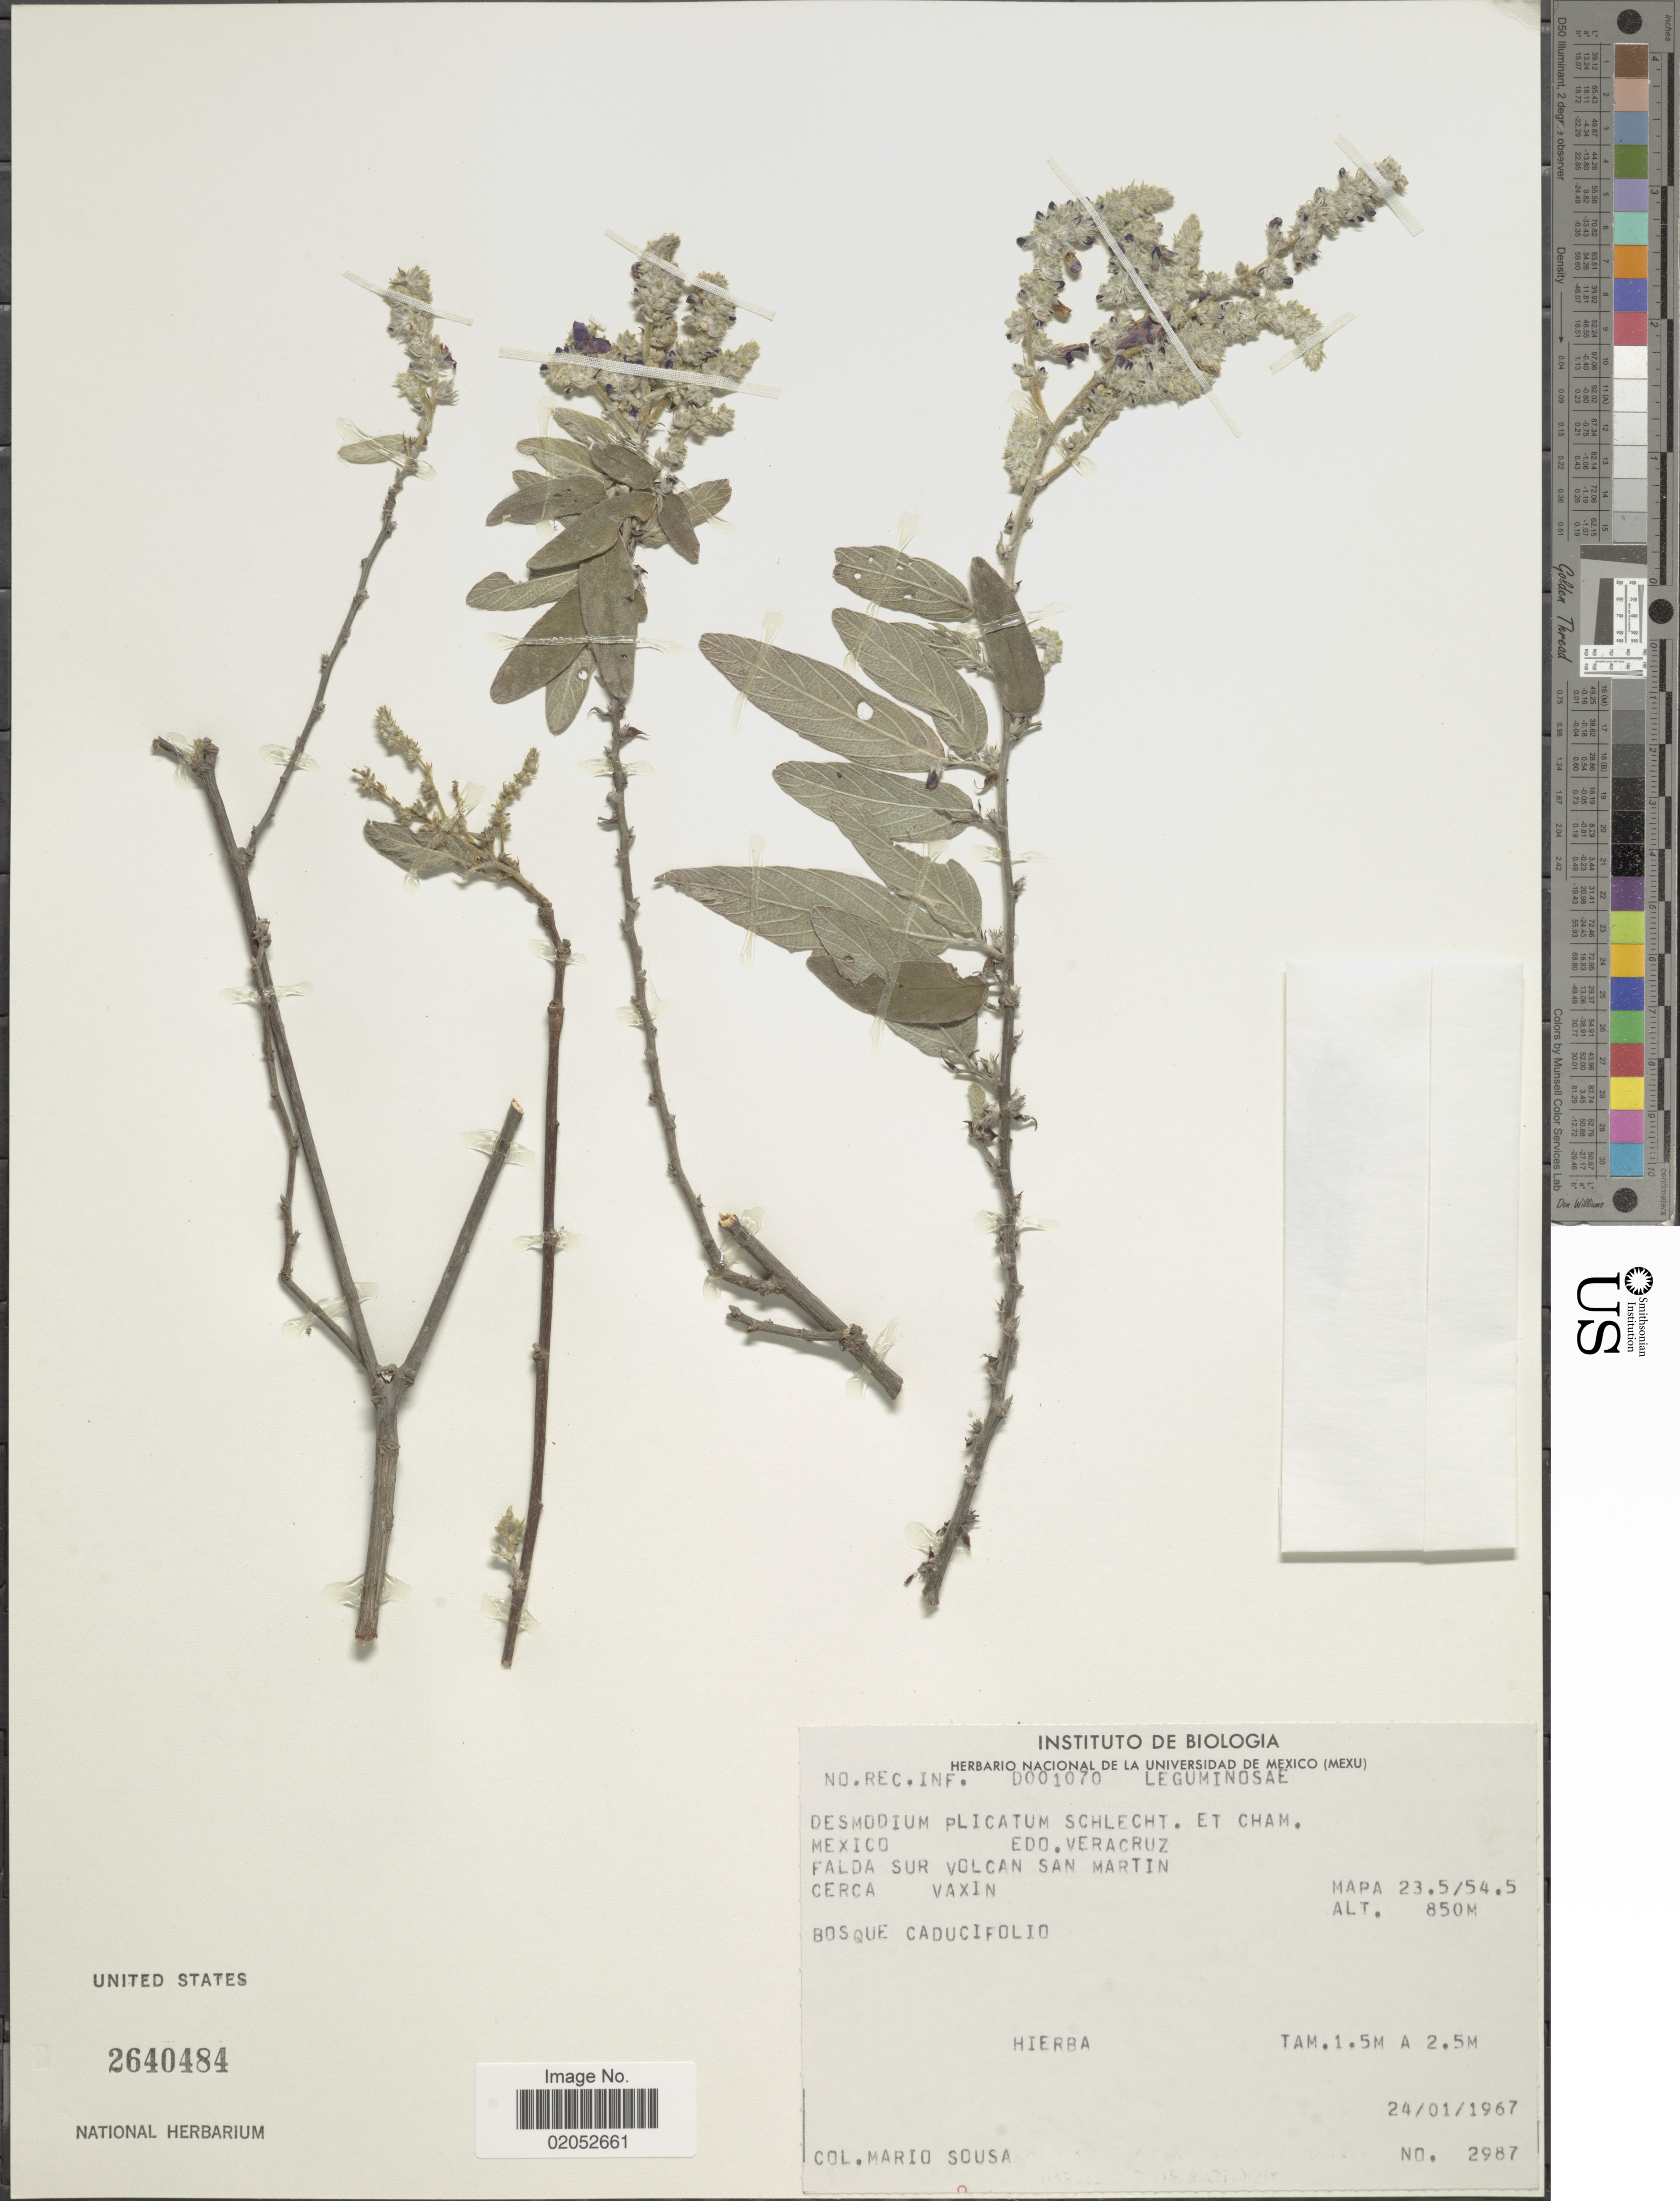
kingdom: Plantae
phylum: Tracheophyta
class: Magnoliopsida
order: Fabales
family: Fabaceae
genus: Desmodium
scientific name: Desmodium plicatum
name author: Schltdl. & Cham.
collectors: M. Sousa S.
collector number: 2987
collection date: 1967-01-24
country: Mexico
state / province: Veracruz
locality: Mexico, Edo. Veracruz, Falda Sur Volcan San Martin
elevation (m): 850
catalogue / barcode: US 2640484